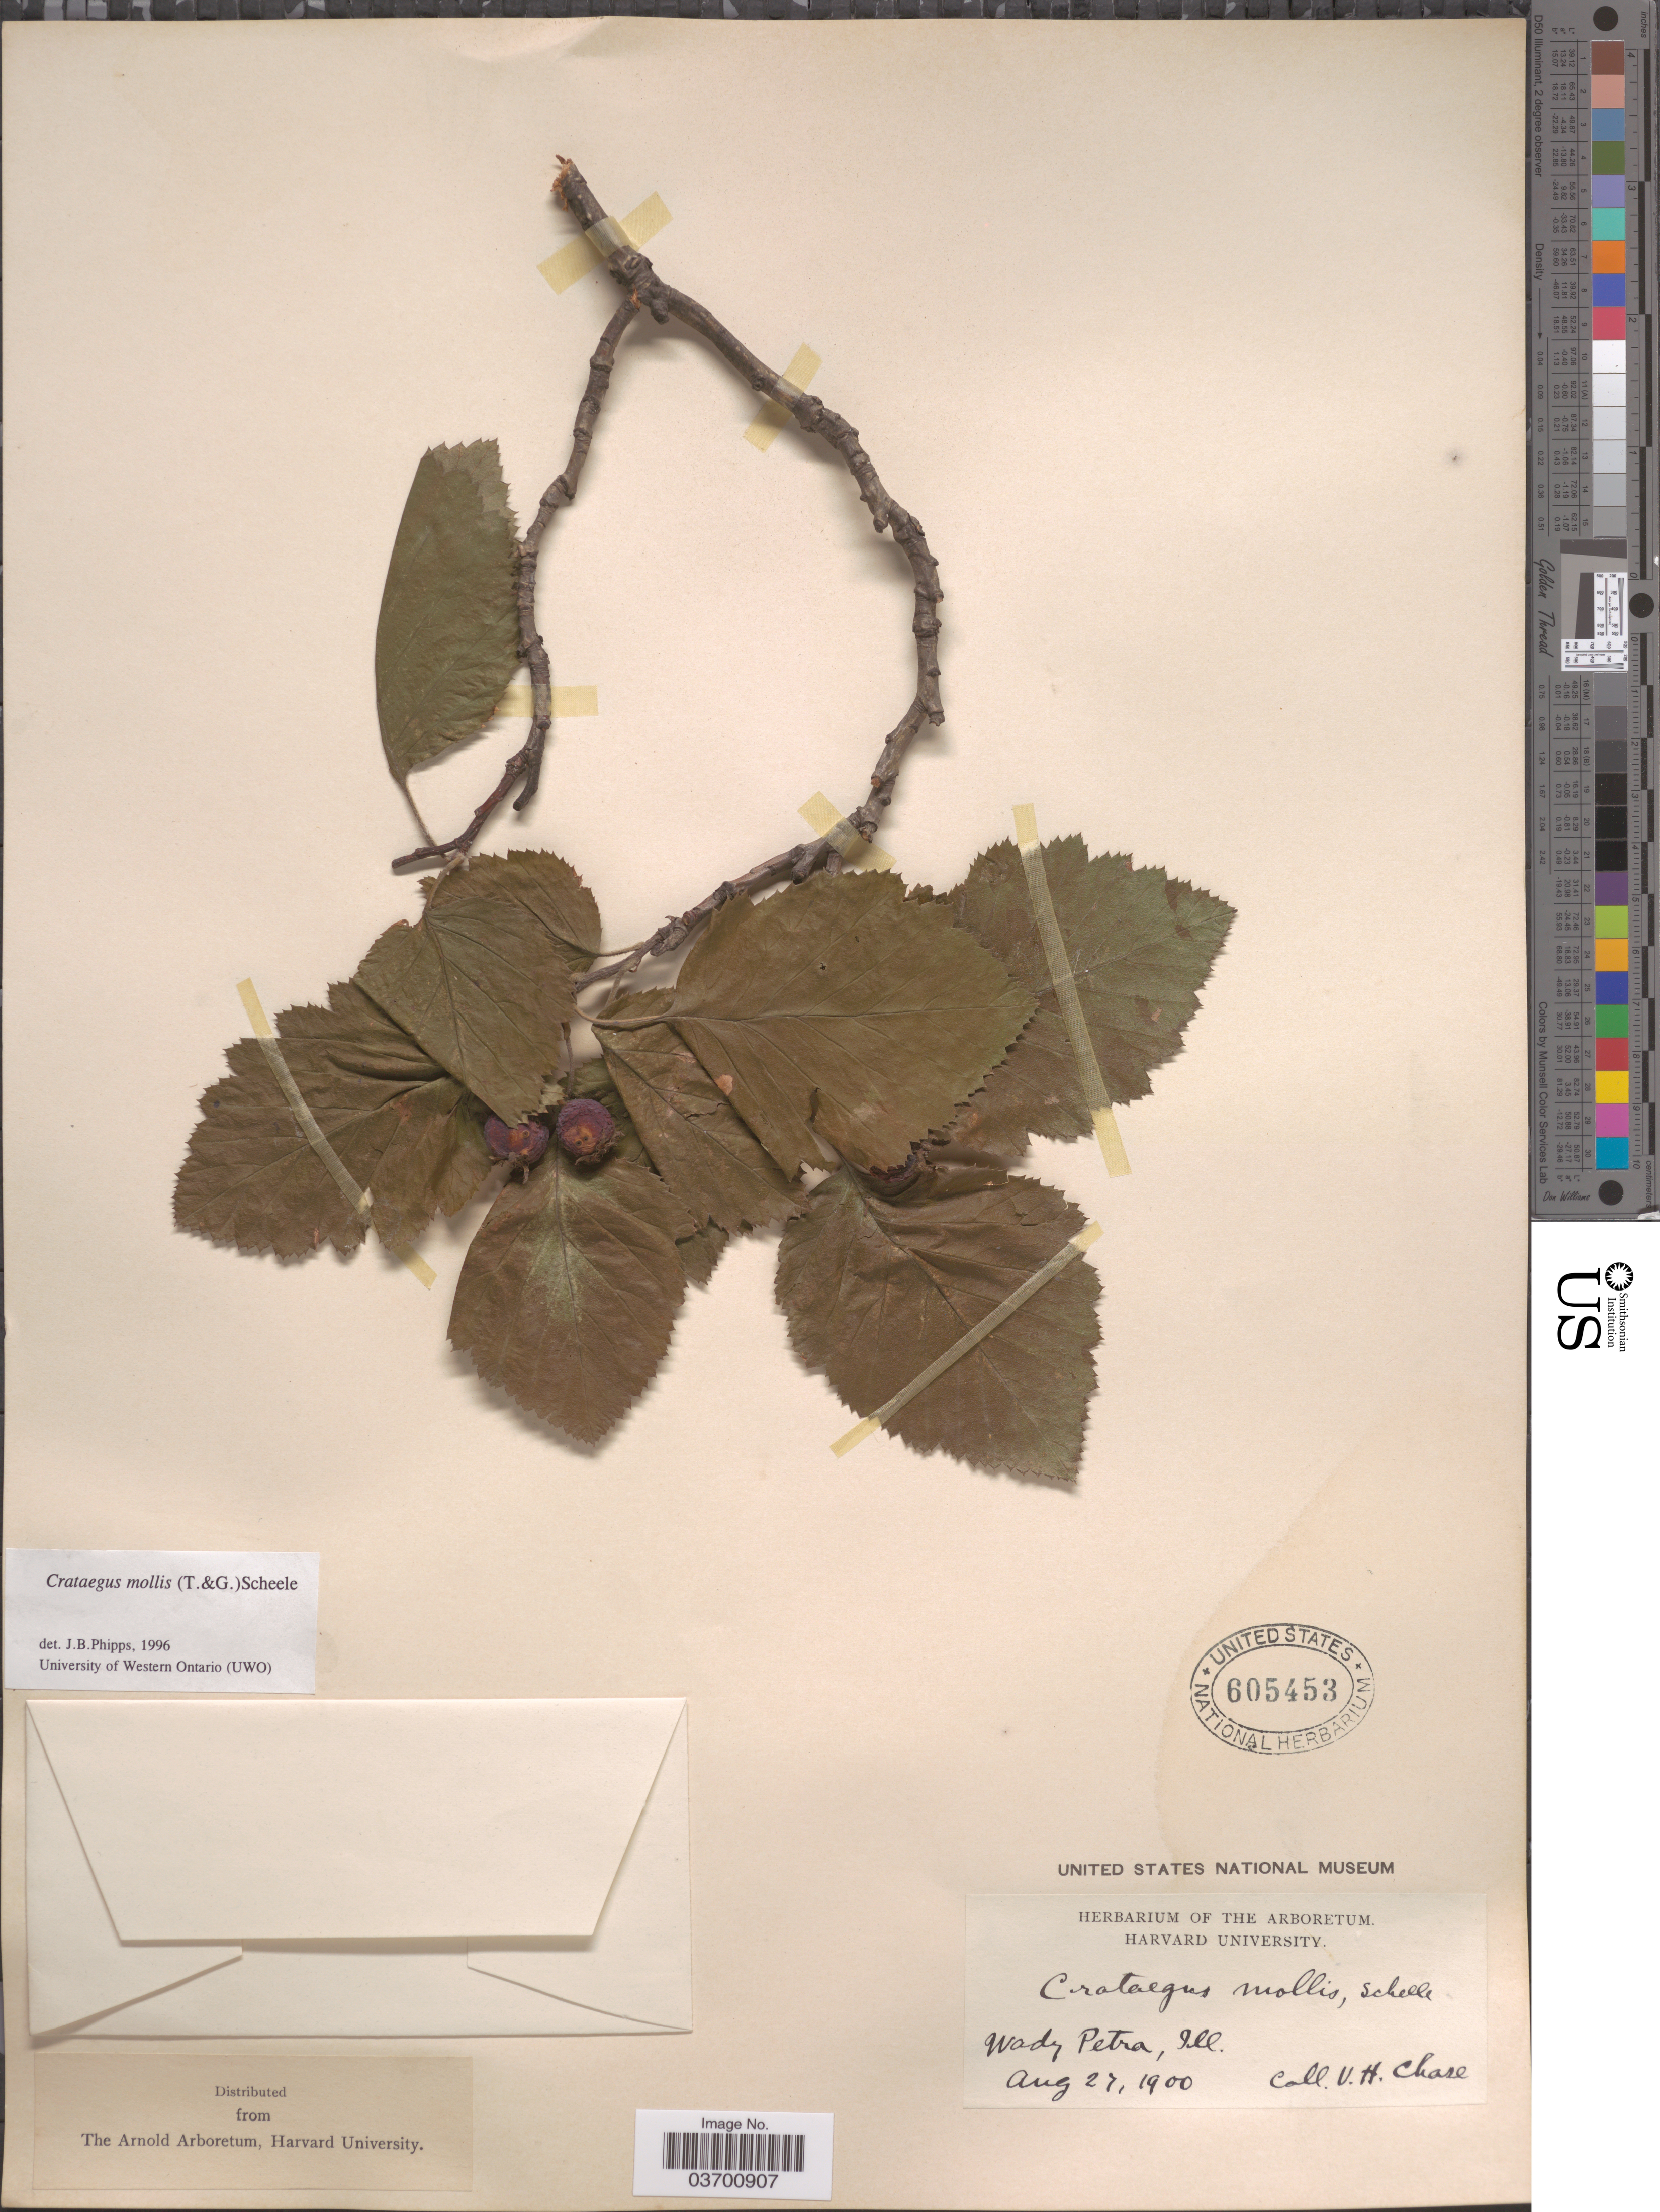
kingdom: Plantae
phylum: Tracheophyta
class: Magnoliopsida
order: Rosales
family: Rosaceae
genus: Crataegus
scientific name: Crataegus mollis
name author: (Torr. & A. Gray) Scheele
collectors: V. H. Chase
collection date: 1900-08-27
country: United States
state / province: Illinois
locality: Wady Petra.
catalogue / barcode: US 605453